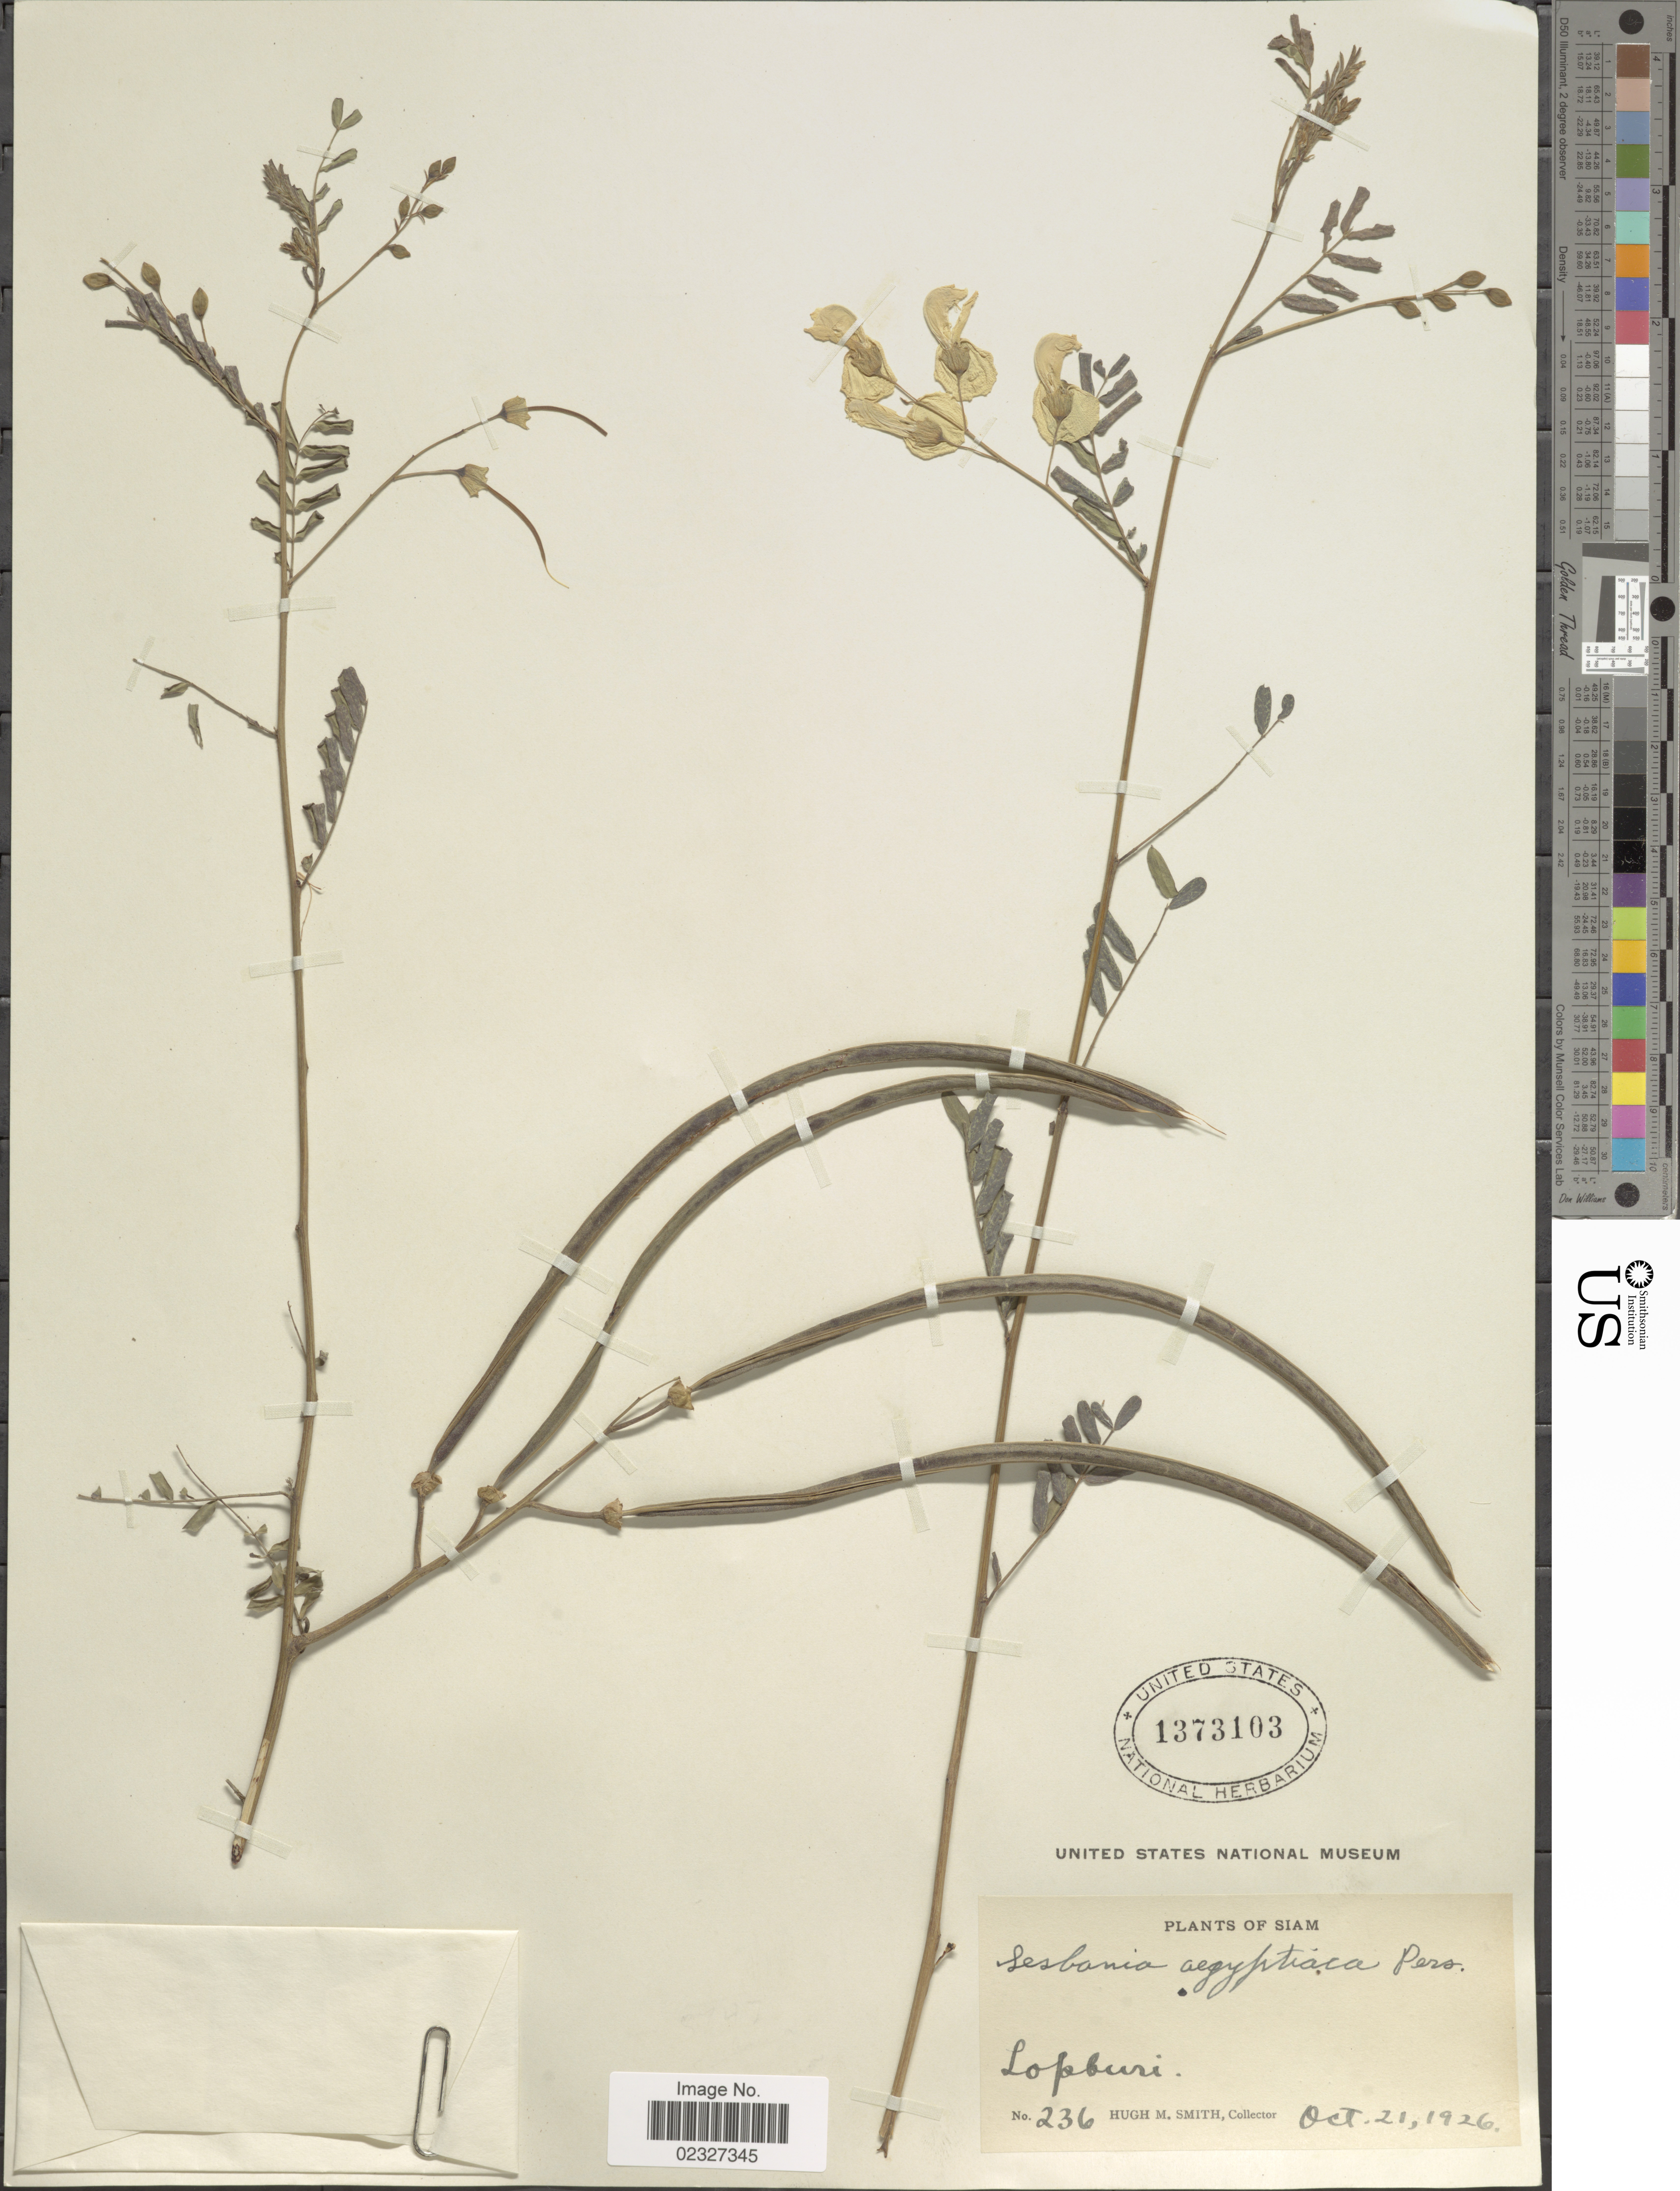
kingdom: Plantae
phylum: Tracheophyta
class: Magnoliopsida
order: Fabales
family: Fabaceae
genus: Sesbania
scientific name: Sesbania sesban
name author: (L.) Merr.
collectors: H. M. Smith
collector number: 236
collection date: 1926-10-21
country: Thailand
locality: Siam, Lopburi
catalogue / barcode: US 1373103